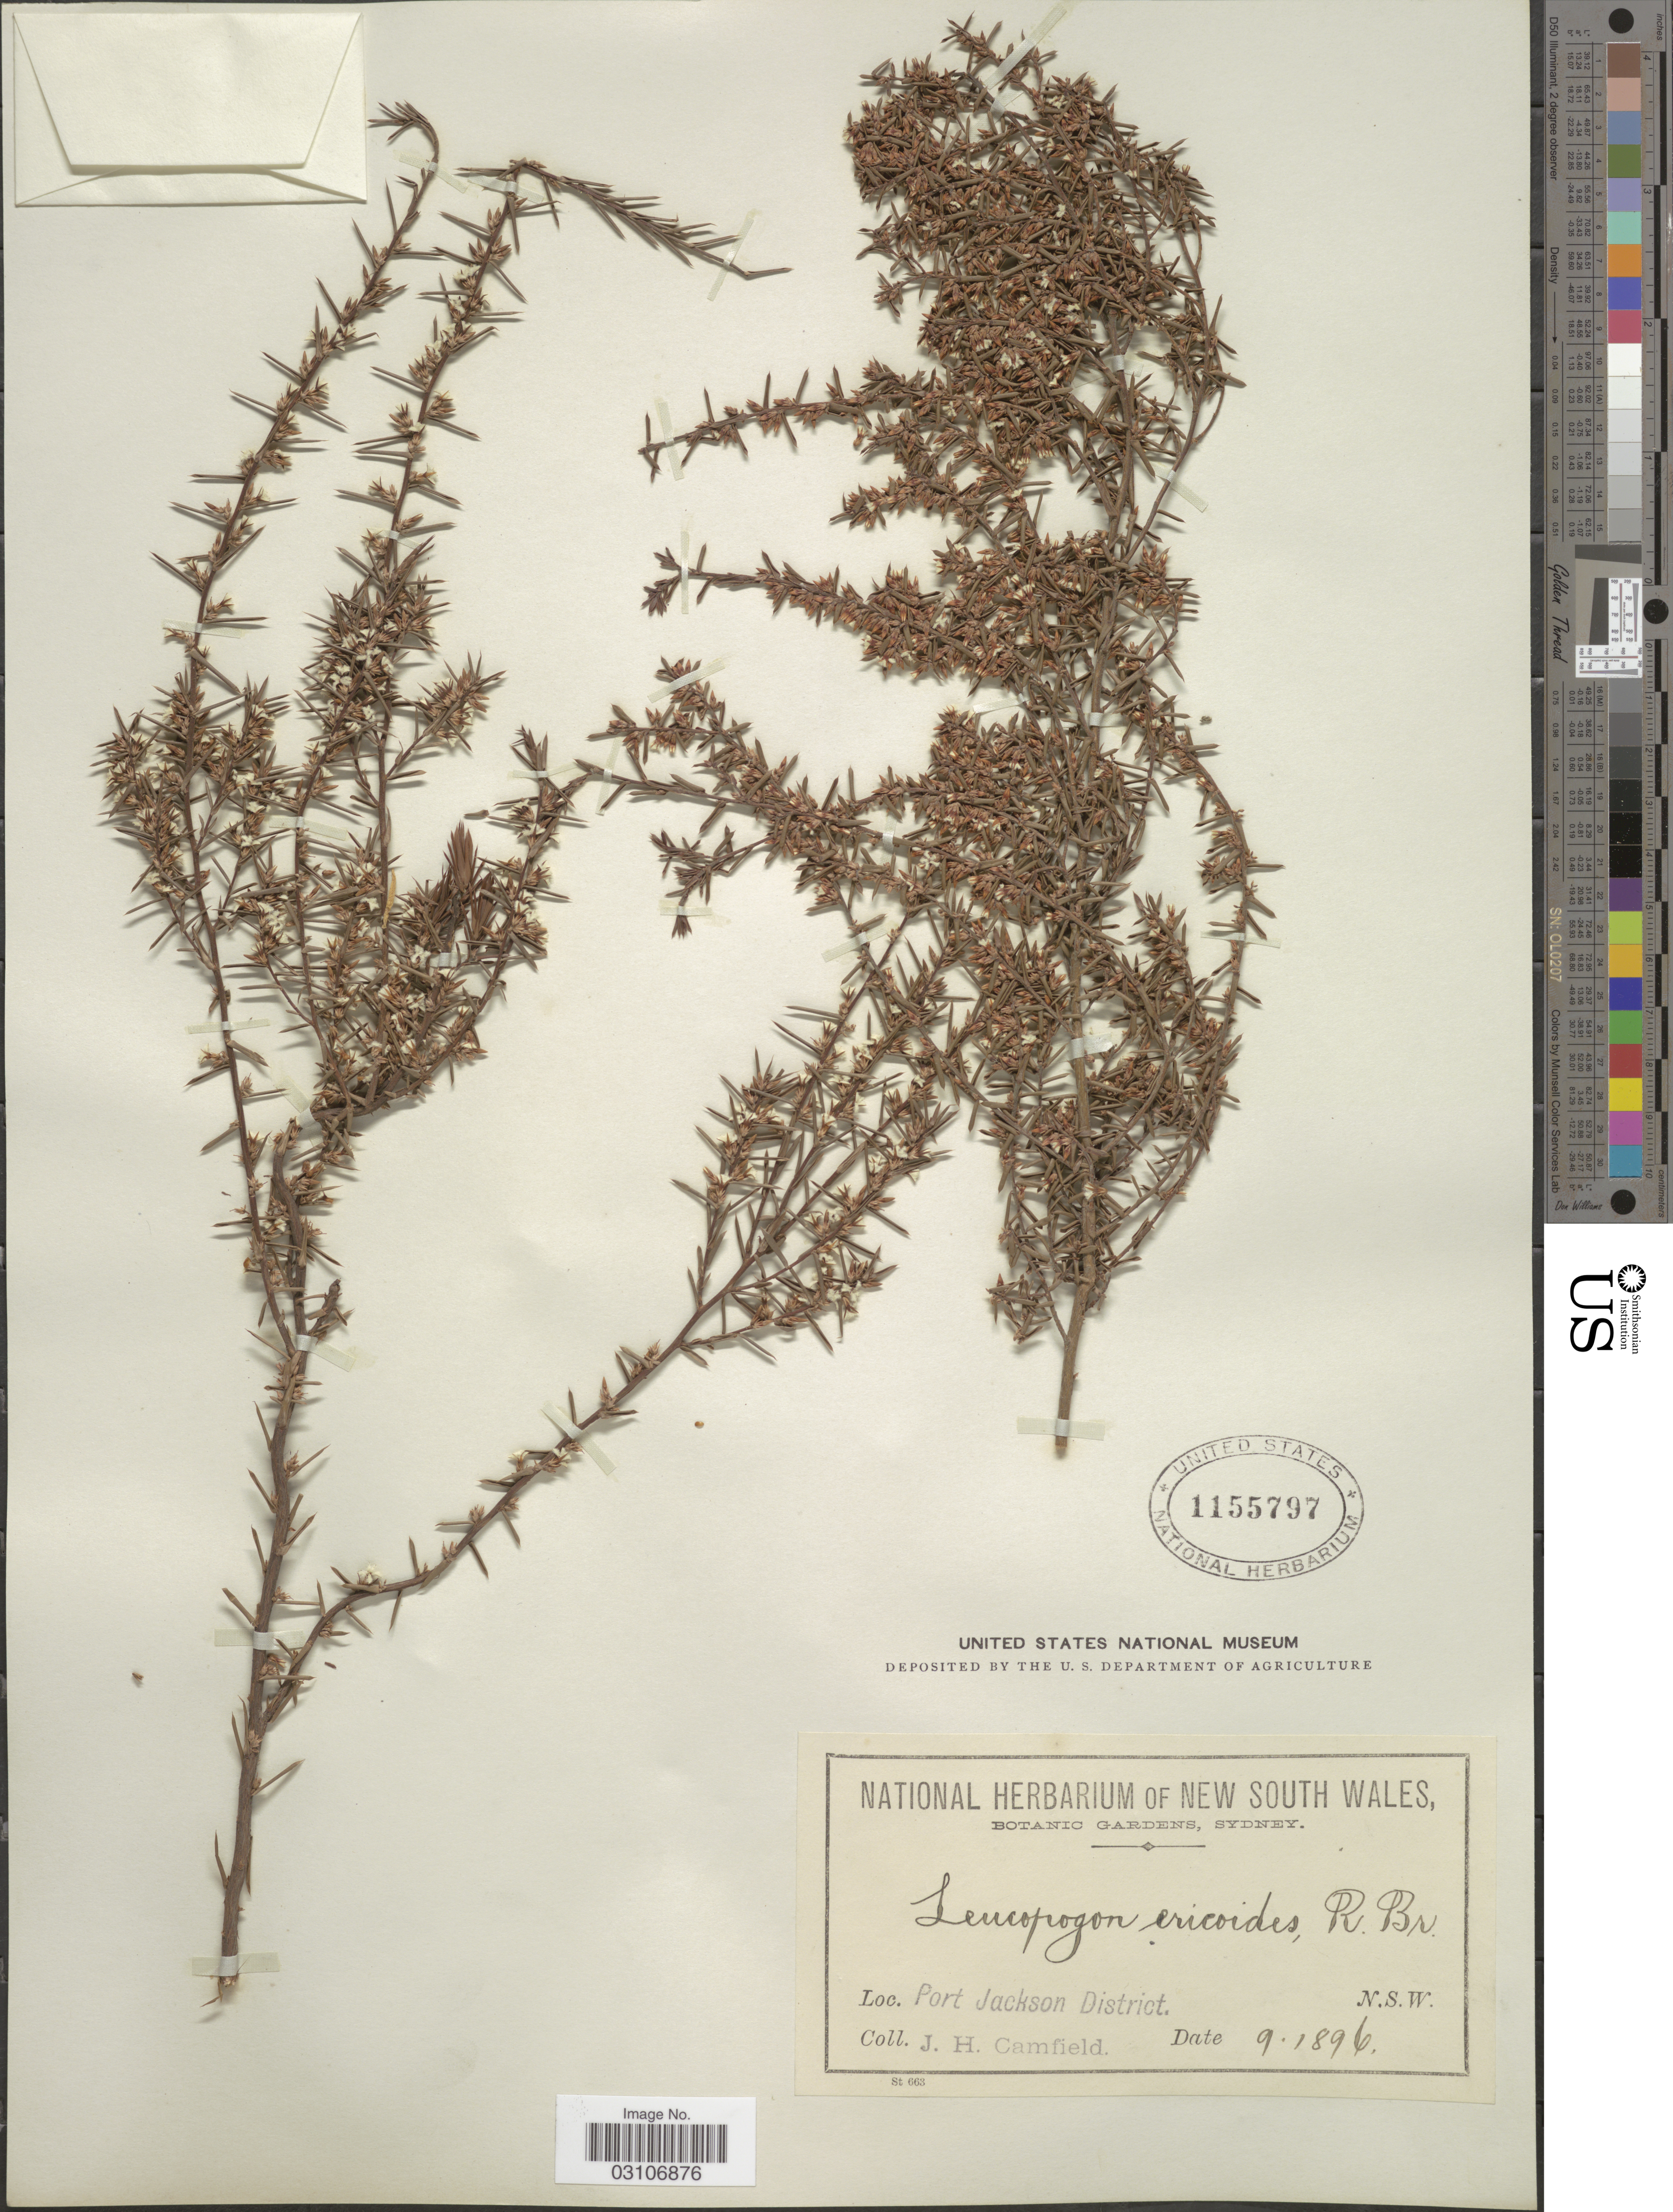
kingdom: Plantae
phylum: Tracheophyta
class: Magnoliopsida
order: Ericales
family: Ericaceae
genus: Leucopogon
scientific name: Leucopogon ericoides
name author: R. Br.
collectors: J. Camfield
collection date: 1896-09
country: Australia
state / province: New South Wales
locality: Port Jackson District.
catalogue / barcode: US 1155797